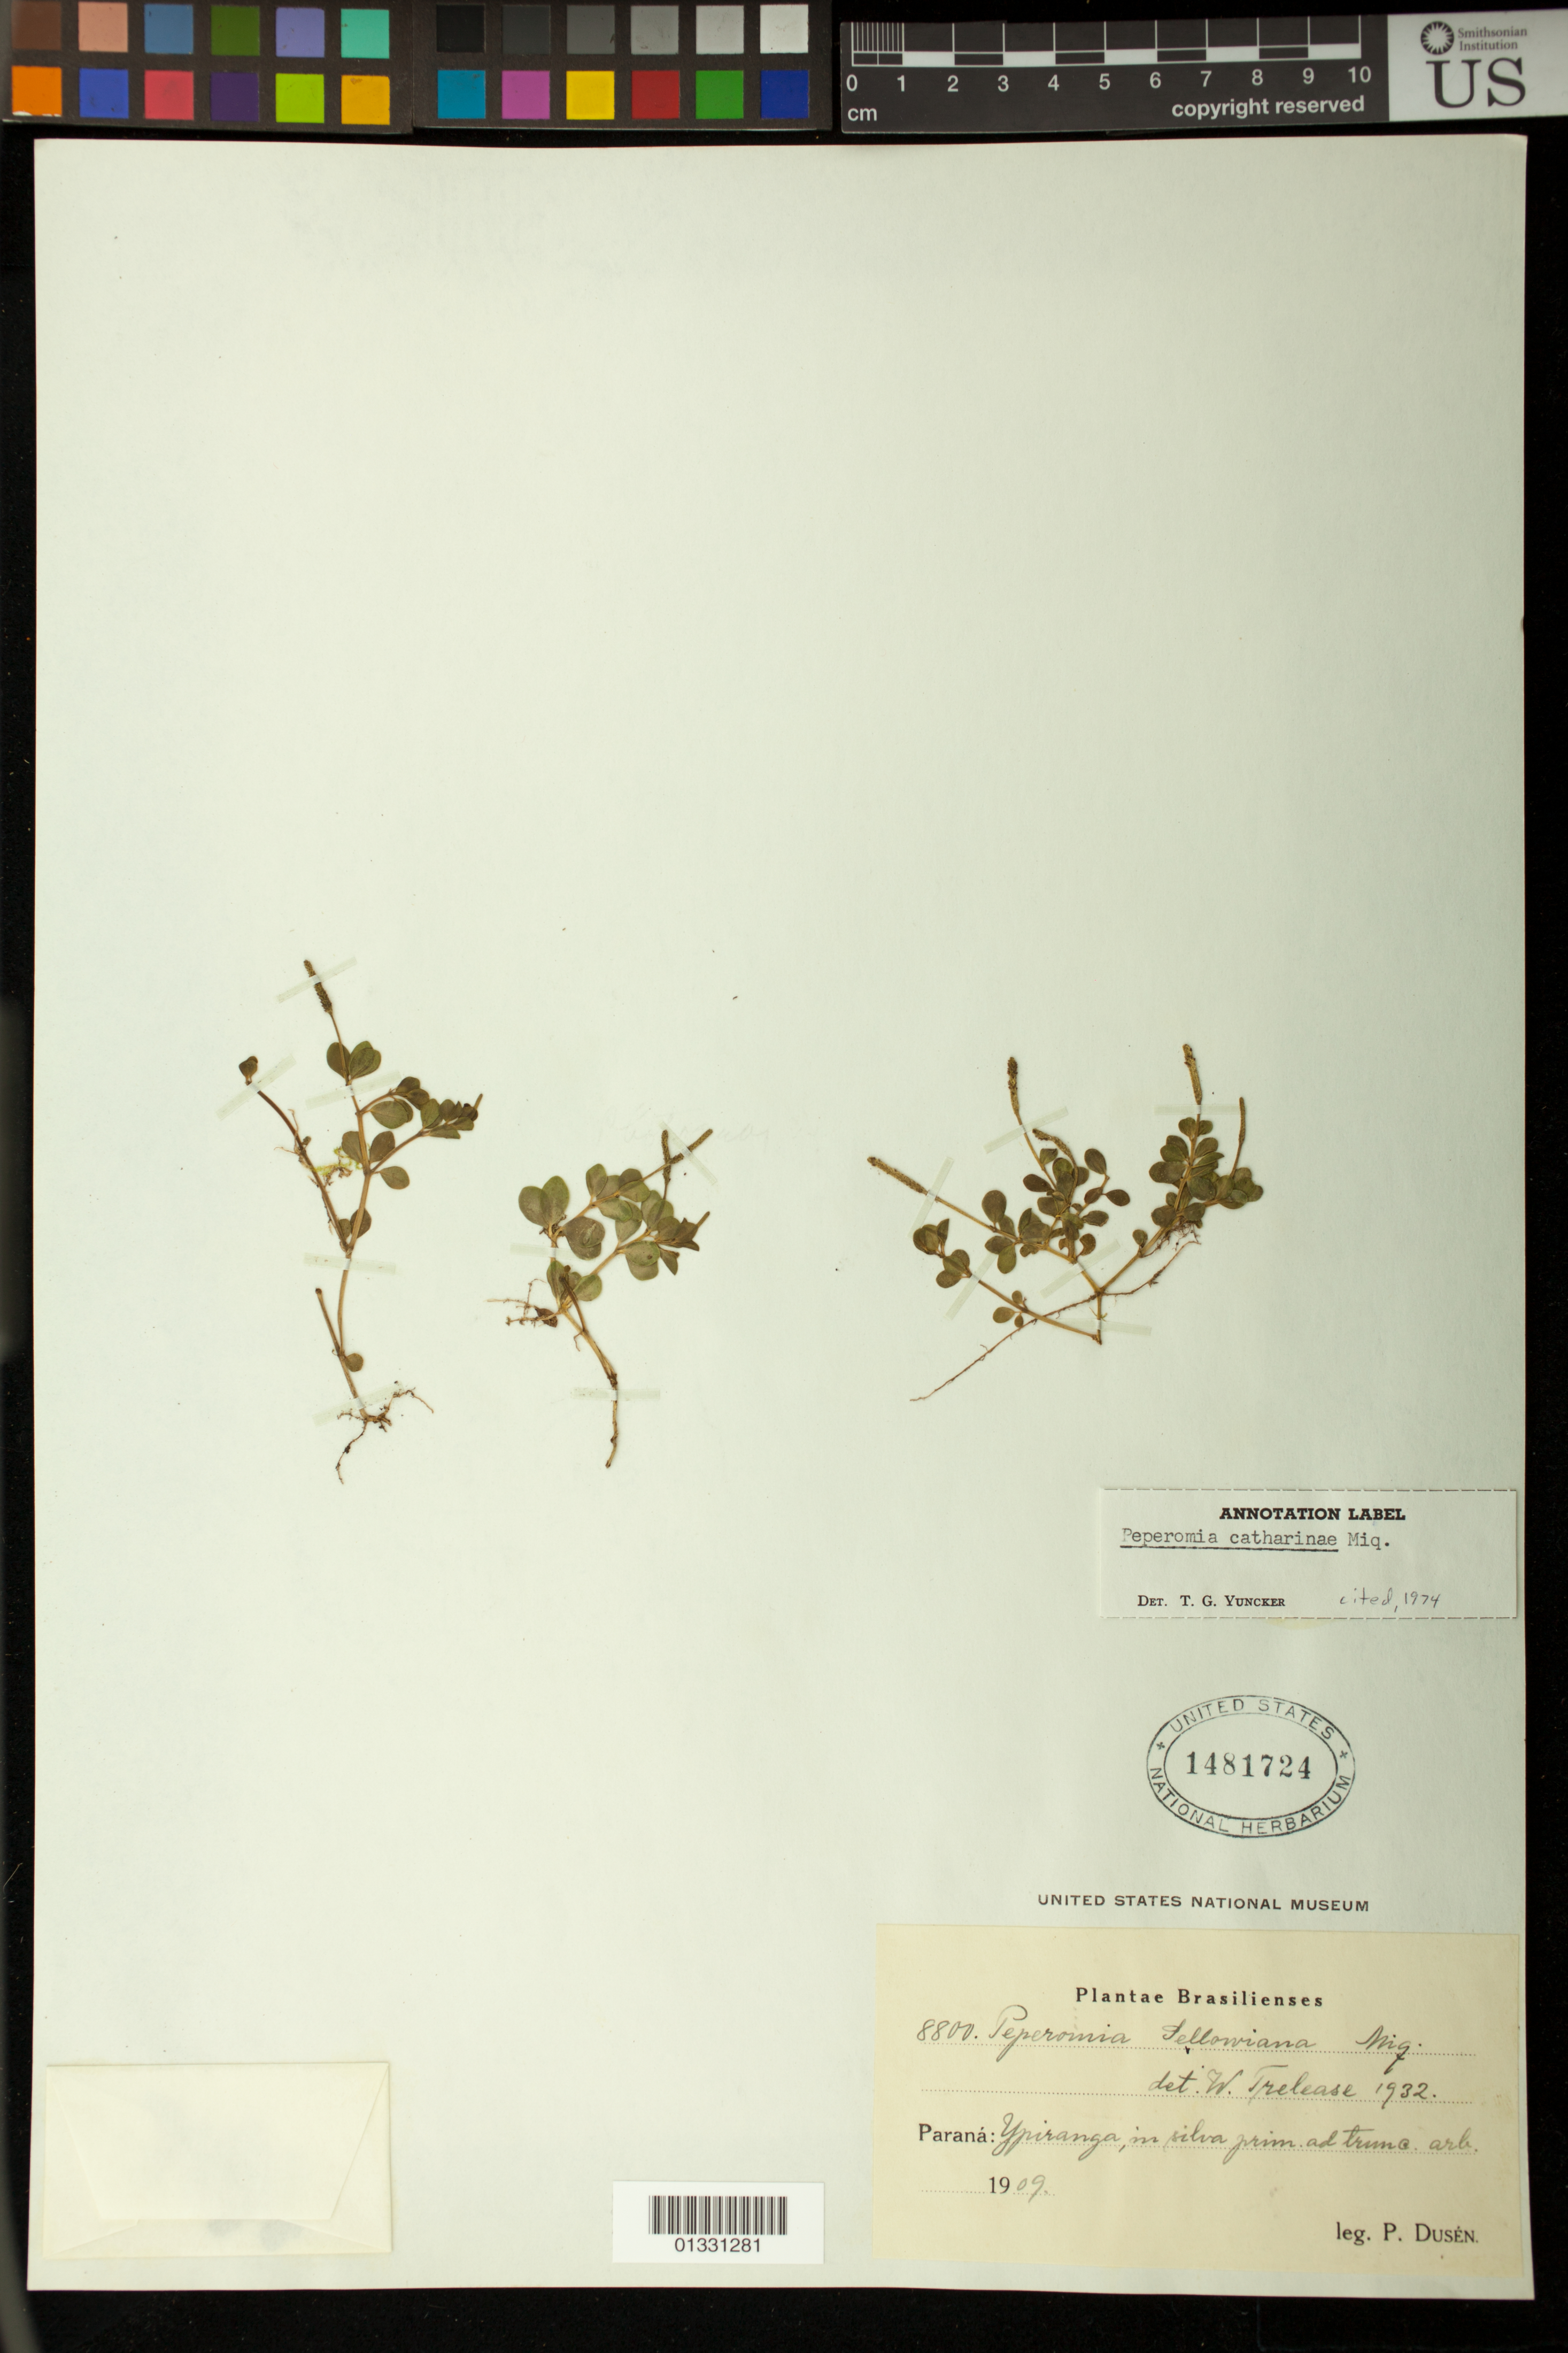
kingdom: Plantae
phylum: Tracheophyta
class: Magnoliopsida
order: Piperales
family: Piperaceae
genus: Peperomia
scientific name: Peperomia catharinae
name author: Miq.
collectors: P. Dusén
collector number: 8800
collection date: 1905-03-23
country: Brazil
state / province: Paraná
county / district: Ipiranga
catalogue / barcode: US 1481724